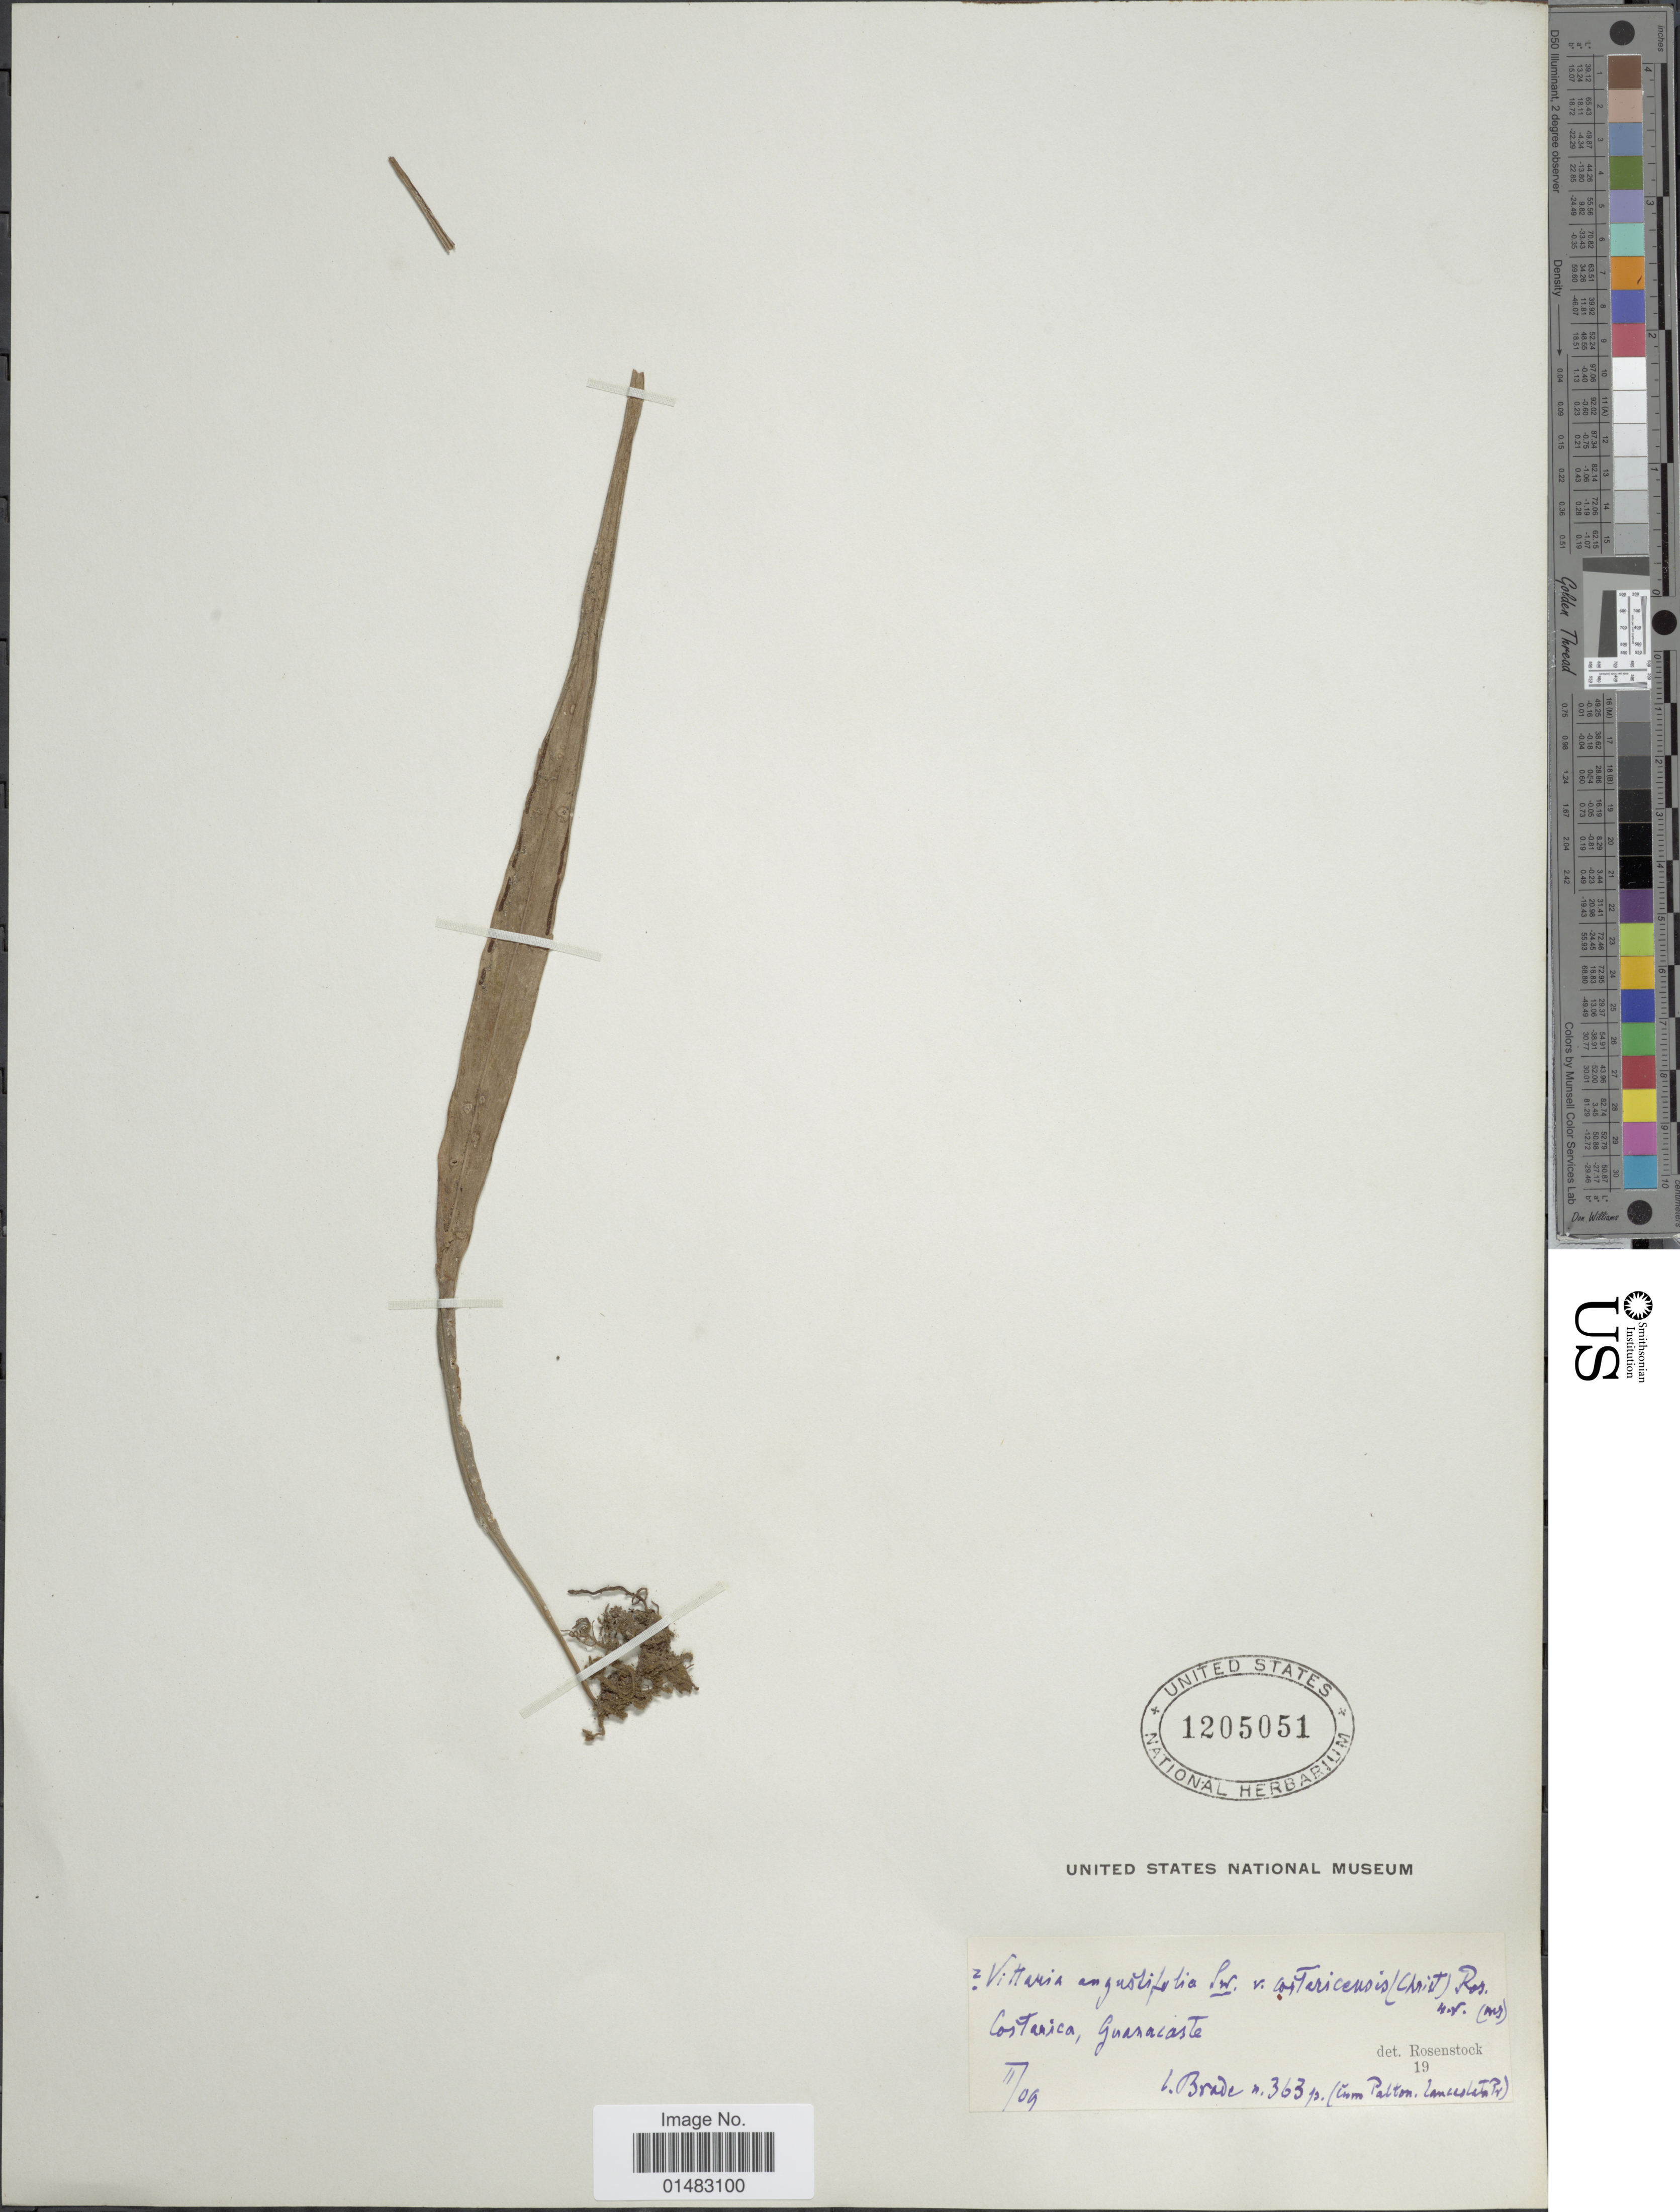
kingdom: Plantae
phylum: Tracheophyta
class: Polypodiopsida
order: Polypodiales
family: Pteridaceae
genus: Ananthacorus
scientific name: Ananthacorus angustifolius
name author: (Sw.) Underw. & Maxon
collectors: -- Brade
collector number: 363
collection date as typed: Transcribed d/m/y: /11/9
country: Costa Rica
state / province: Guanacaste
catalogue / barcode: US 1205051